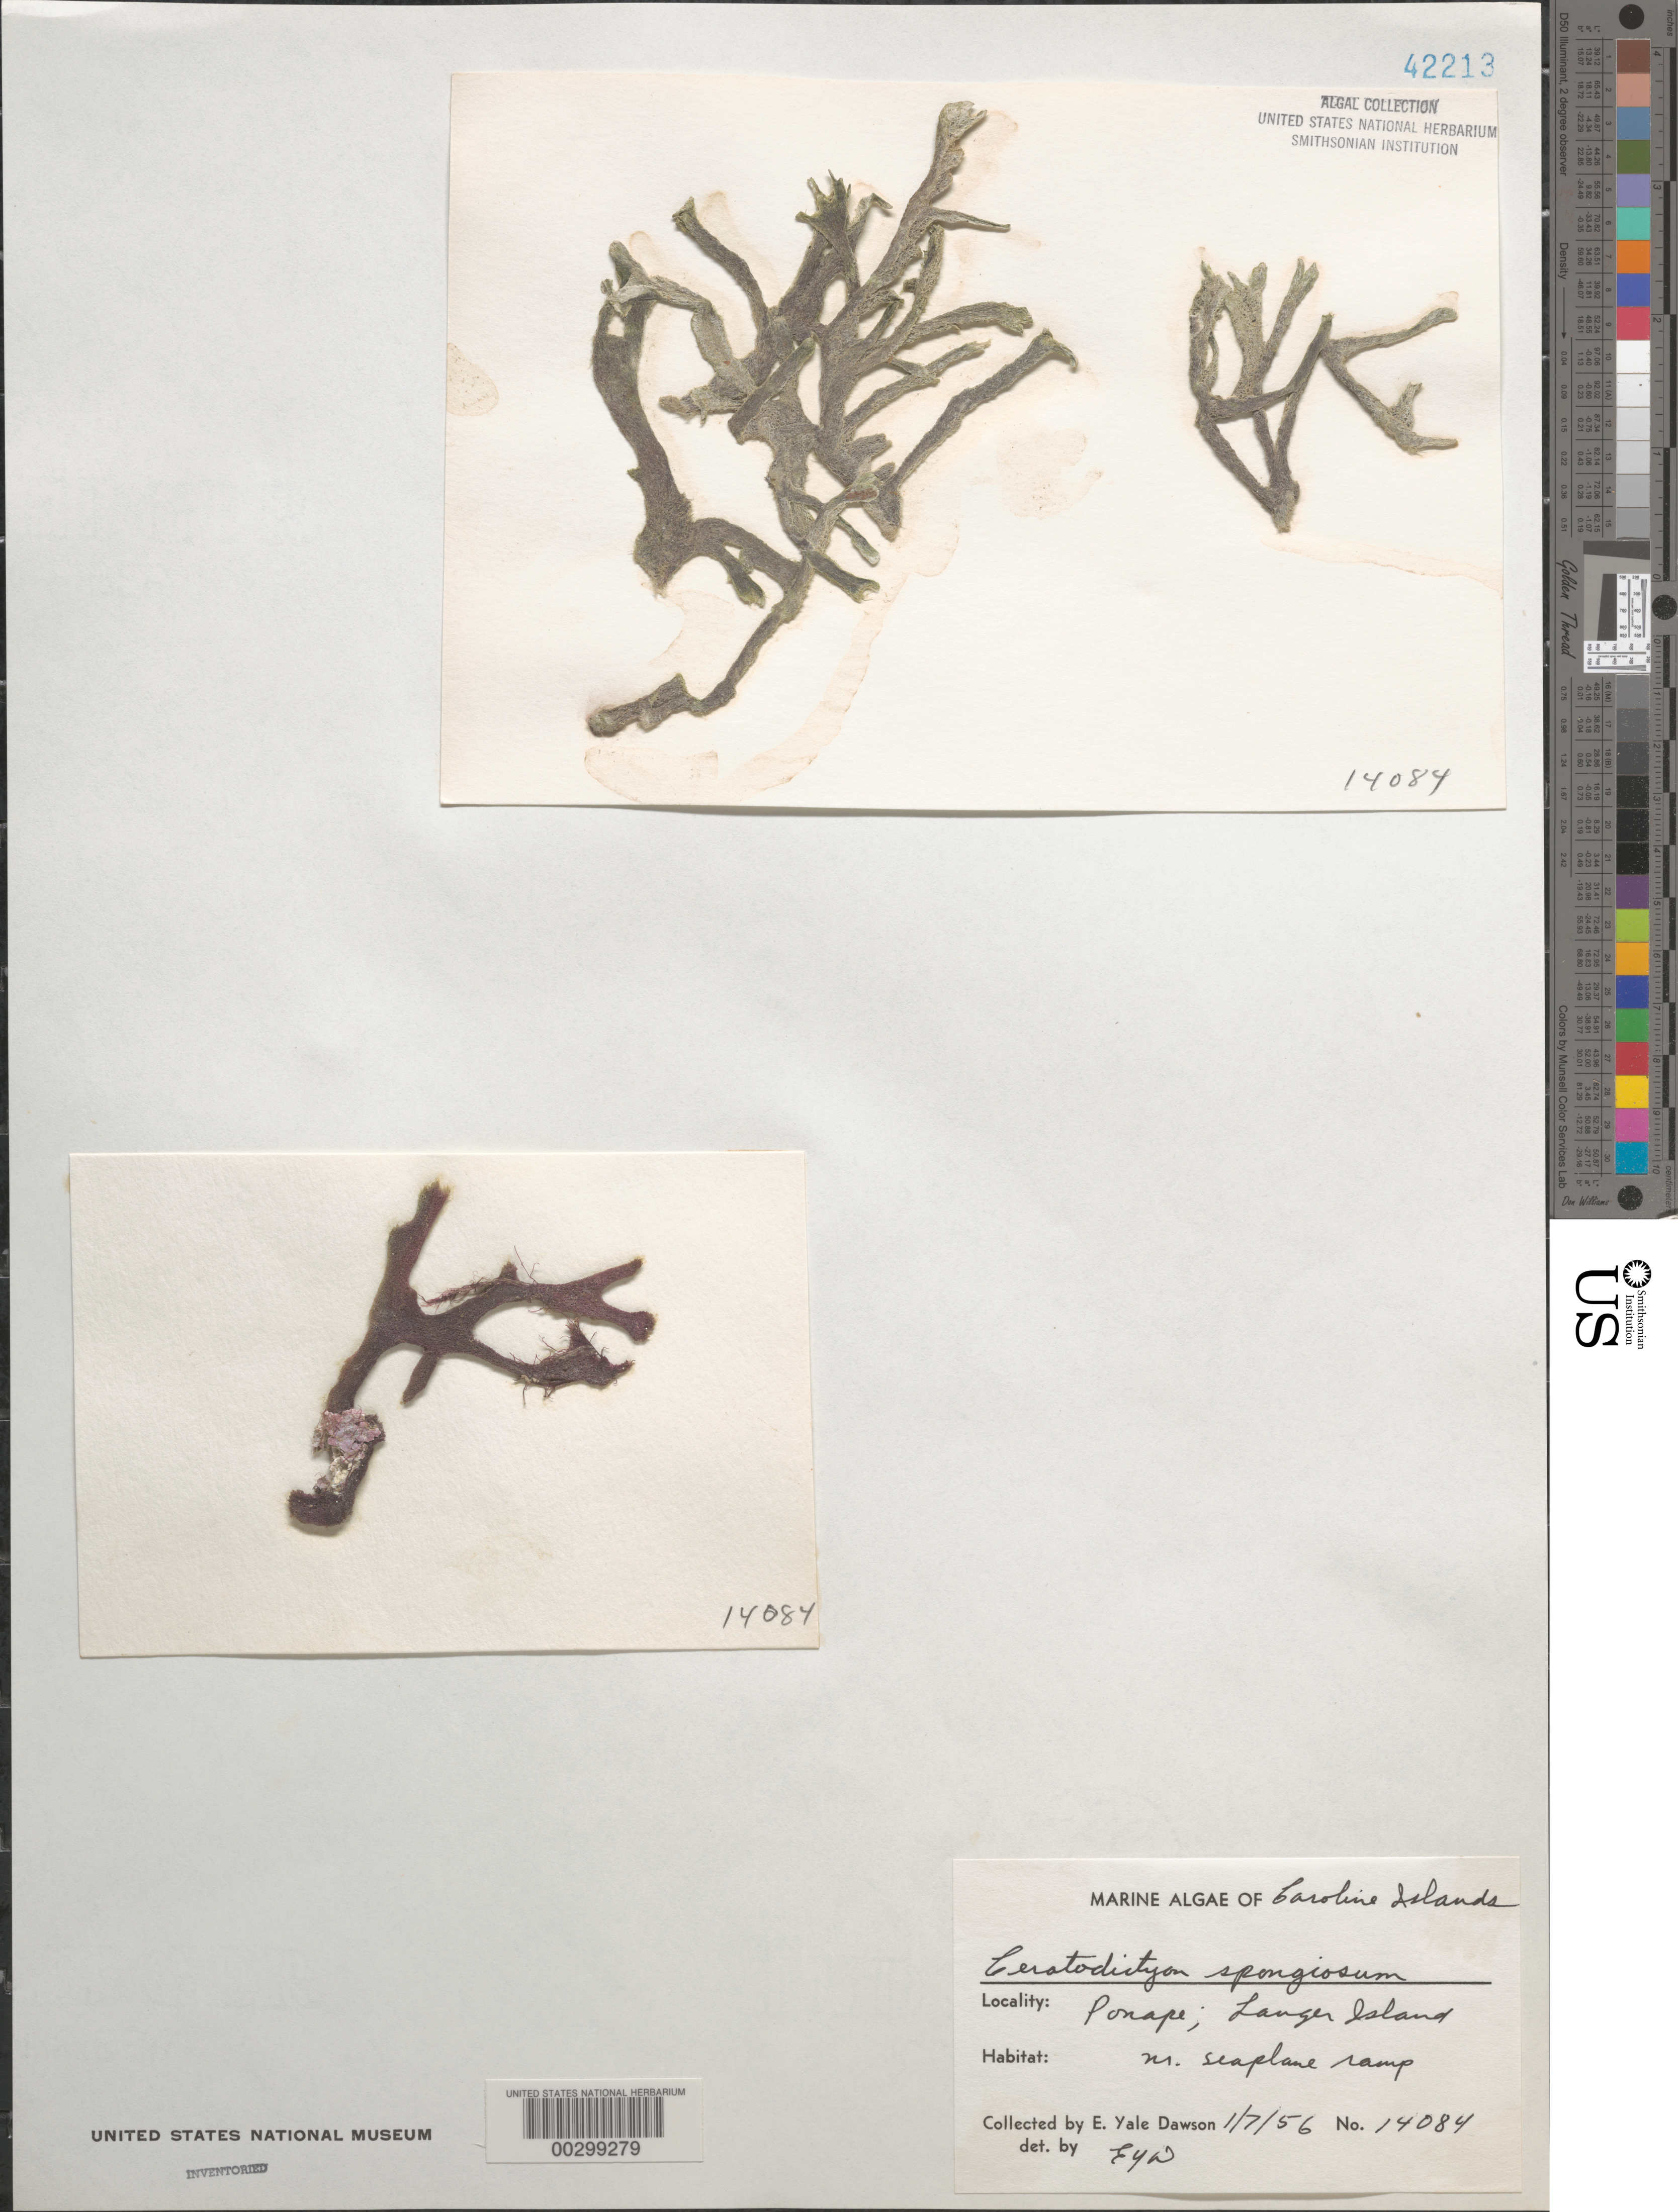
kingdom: Plantae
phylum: Rhodophyta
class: Florideophyceae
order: Rhodymeniales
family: Lomentariaceae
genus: Ceratodictyon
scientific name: Ceratodictyon spongiosum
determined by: Dawson, E. Y.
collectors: E. Y. Dawson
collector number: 14084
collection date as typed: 07 Jan 1956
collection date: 1956-01-07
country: Micronesia, Federated States of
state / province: Pohnpei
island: Lenger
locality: Langer [= Lenger I.]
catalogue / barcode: US 42213